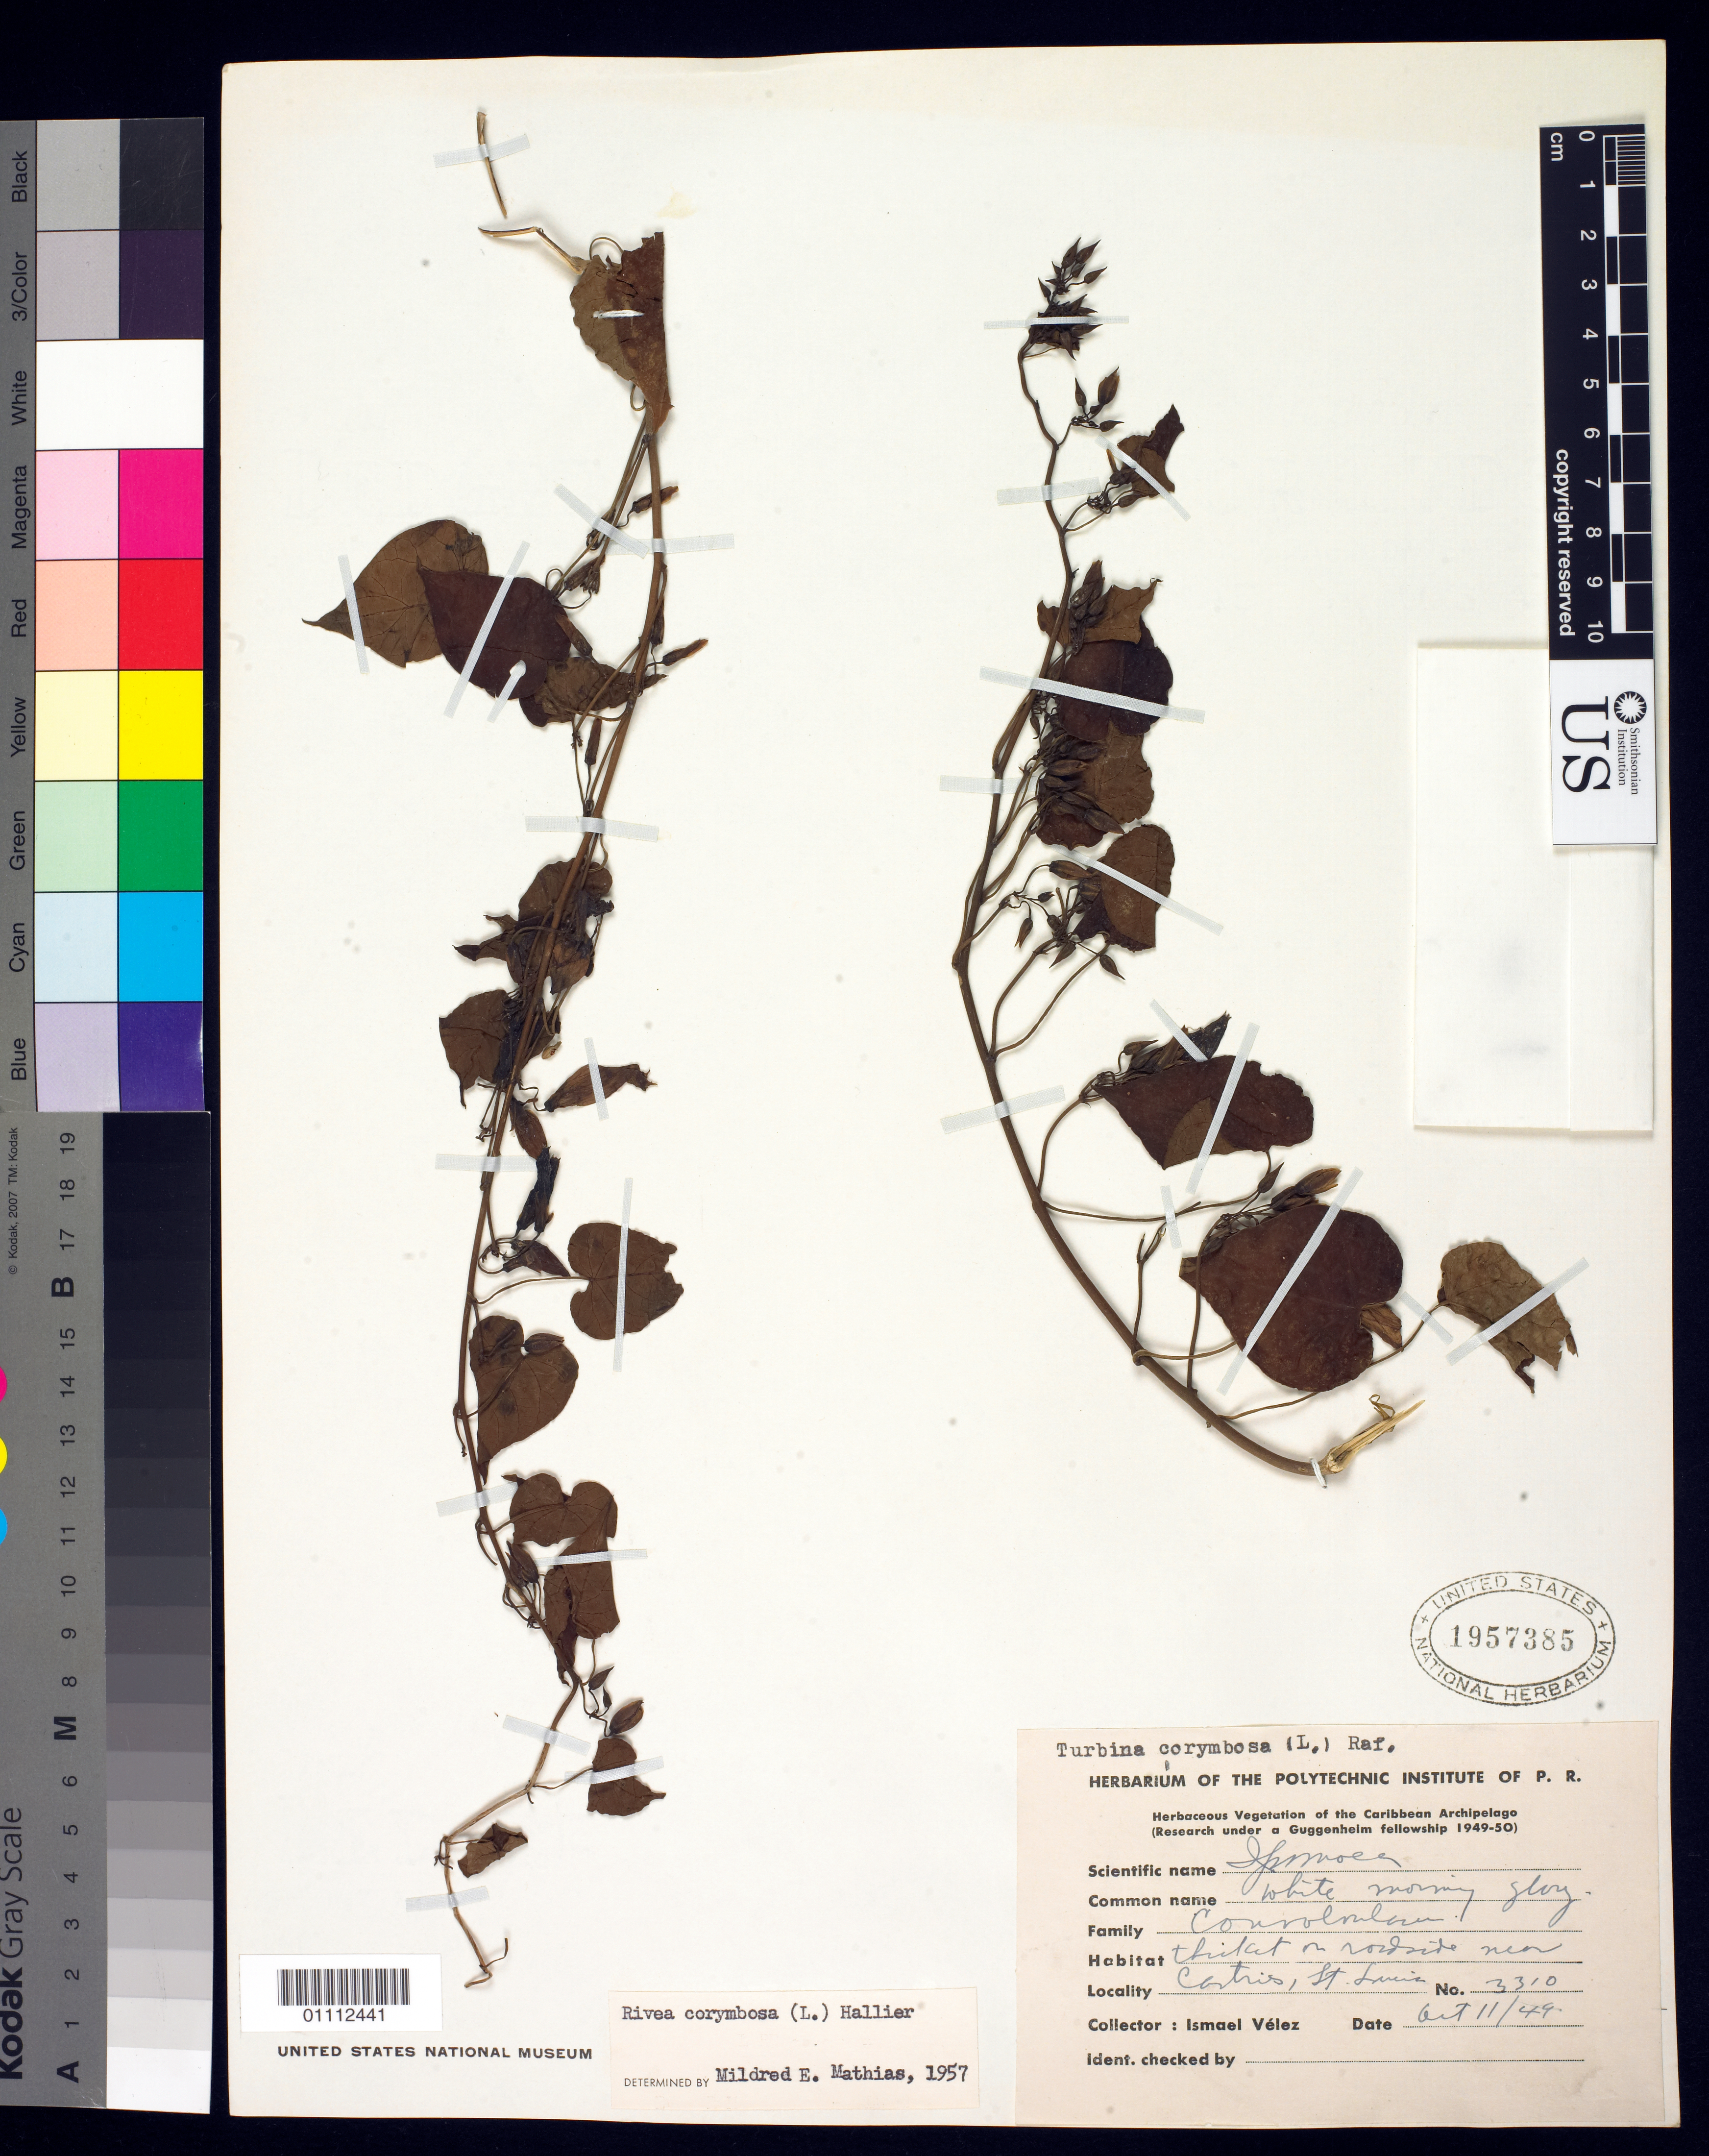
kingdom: Plantae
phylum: Tracheophyta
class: Magnoliopsida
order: Solanales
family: Convolvulaceae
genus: Turbina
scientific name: Turbina corymbosa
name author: (L.) Raf.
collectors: I. Vélez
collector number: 3310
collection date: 1949-10-11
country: St. Lucia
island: St. Lucia I.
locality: Castries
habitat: Thickets on roadside.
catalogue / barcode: US 1957385